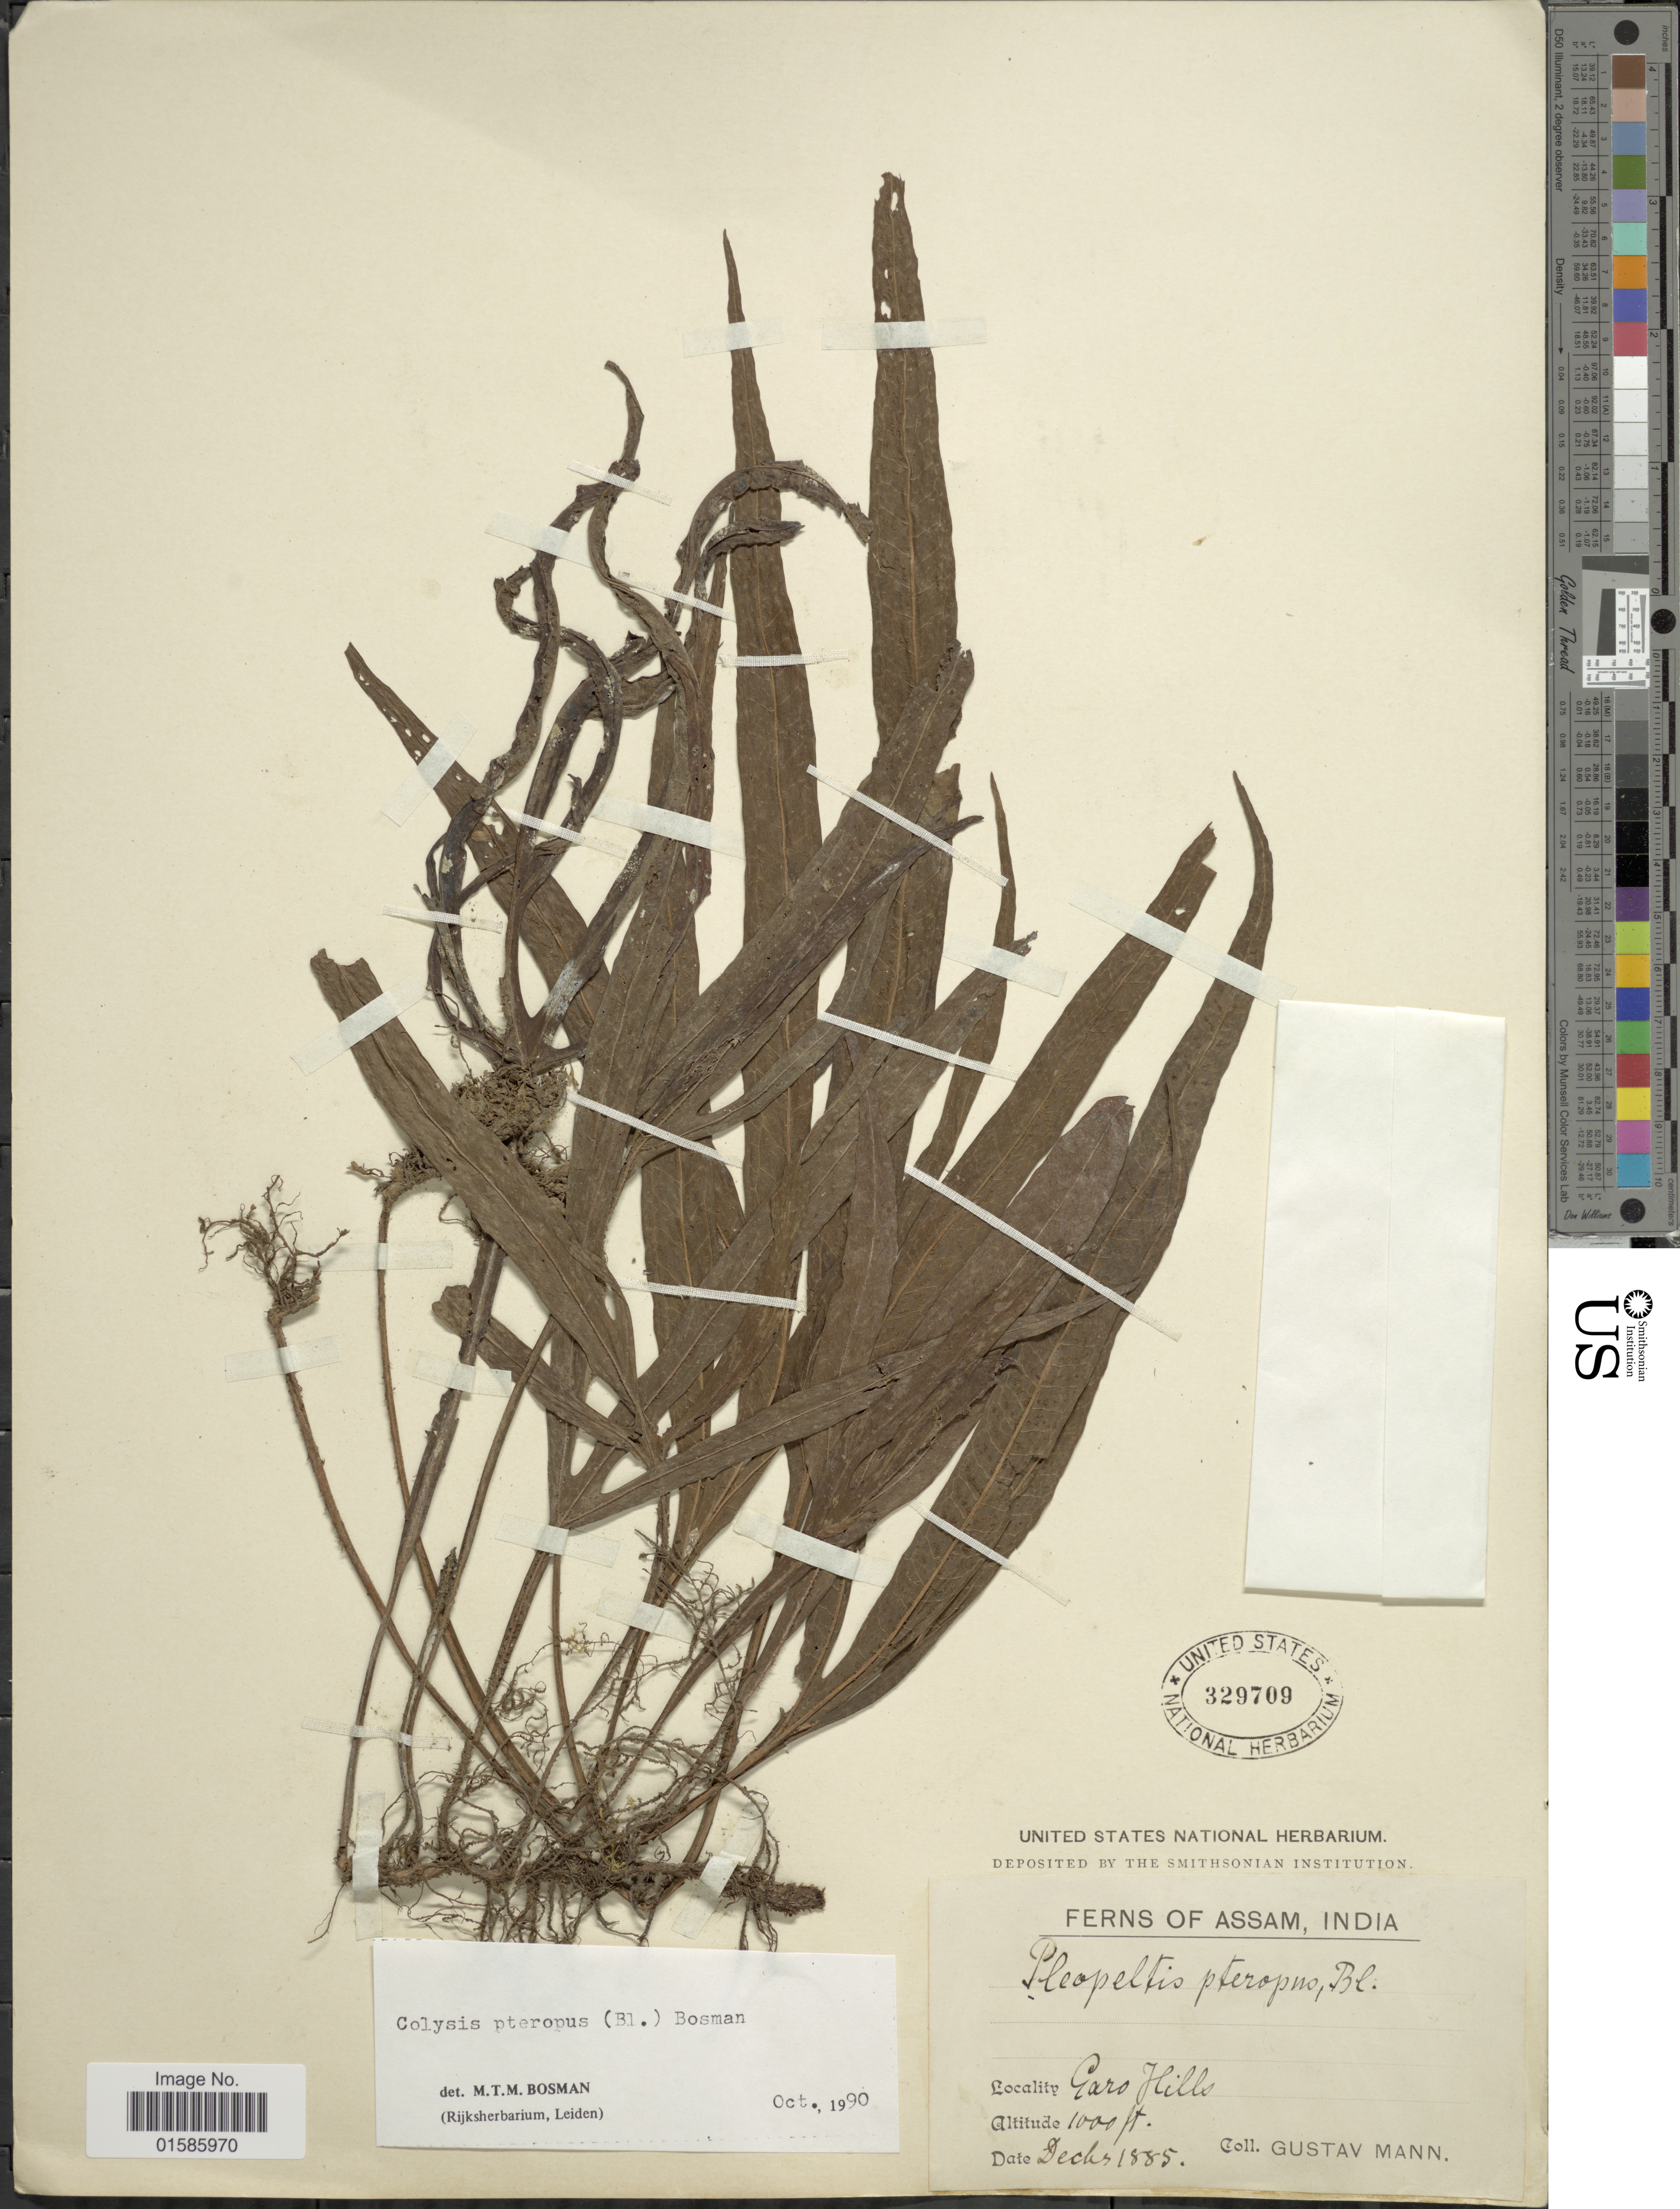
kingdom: Plantae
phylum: Tracheophyta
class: Polypodiopsida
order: Polypodiales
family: Polypodiaceae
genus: Microsorum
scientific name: Microsorum pteropus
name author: (Blume) Copel.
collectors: G. Mann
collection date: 1885-12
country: India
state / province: Meghalaya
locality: Garo Hills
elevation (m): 305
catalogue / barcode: US 329709